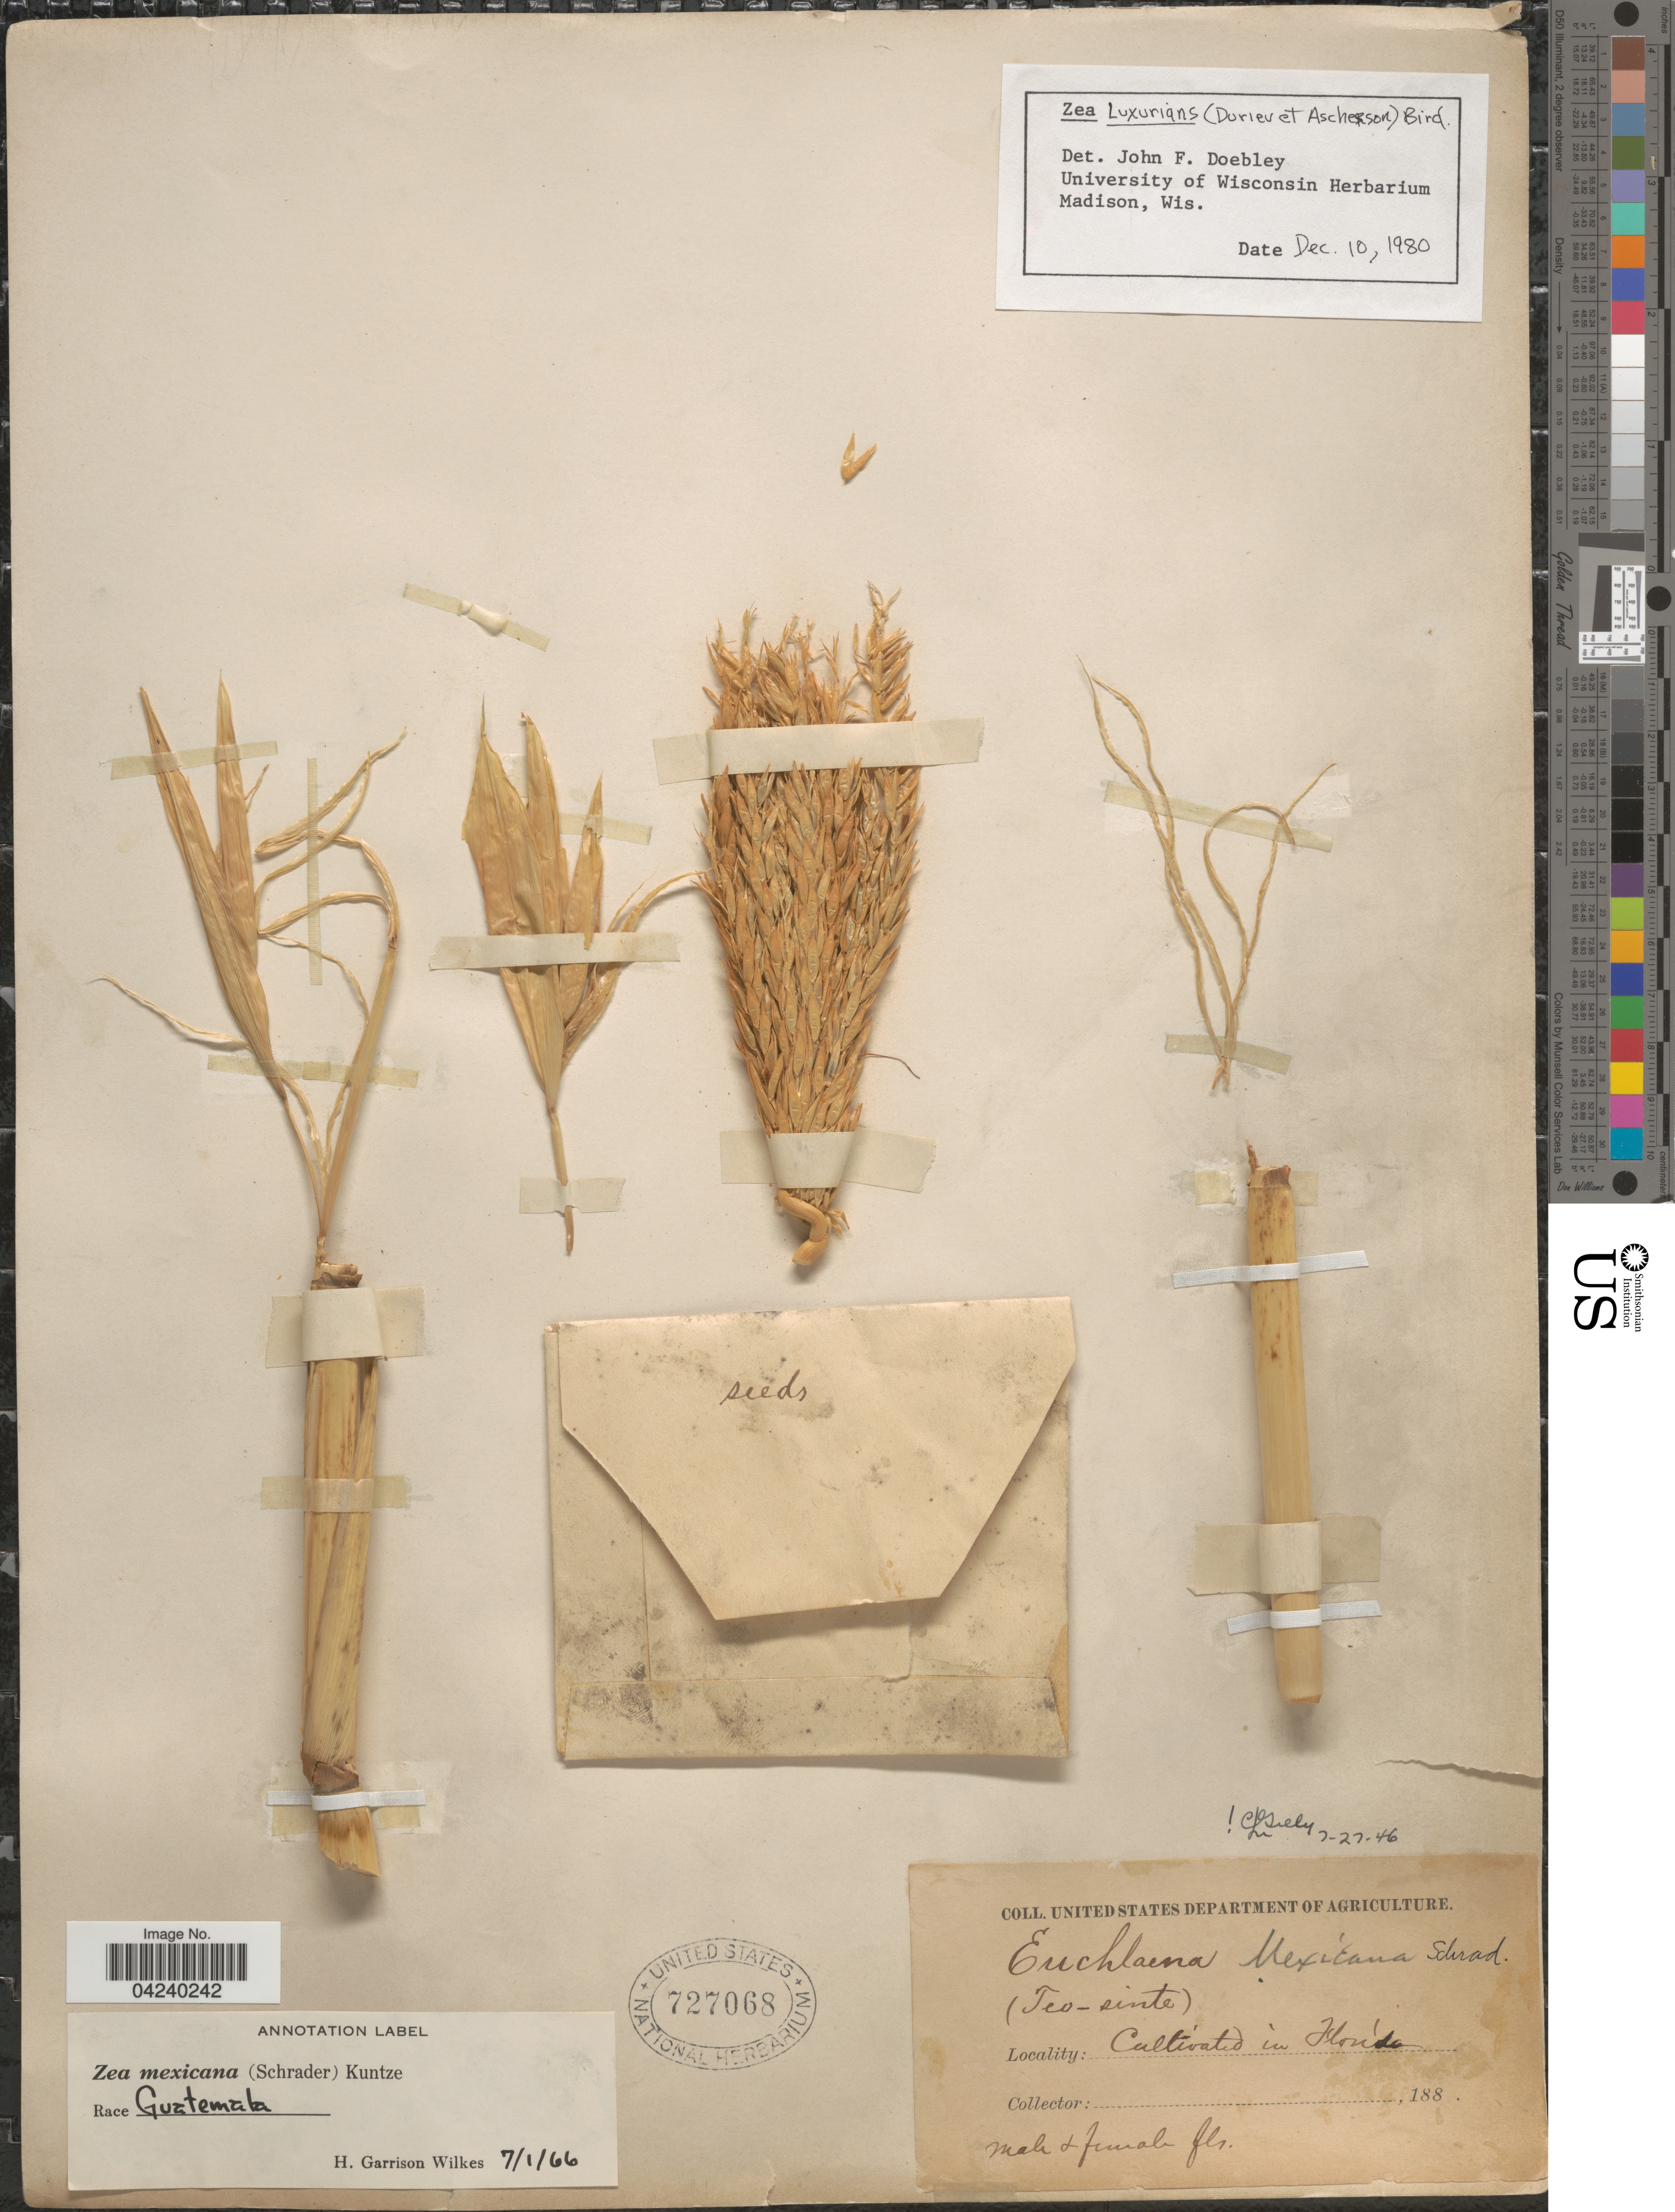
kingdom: Plantae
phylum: Tracheophyta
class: Liliopsida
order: Poales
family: Poaceae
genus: Zea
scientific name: Zea luxurians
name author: (Durieu & Asch.) R.M. Bird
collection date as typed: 188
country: United States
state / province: Florida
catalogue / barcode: US 727068